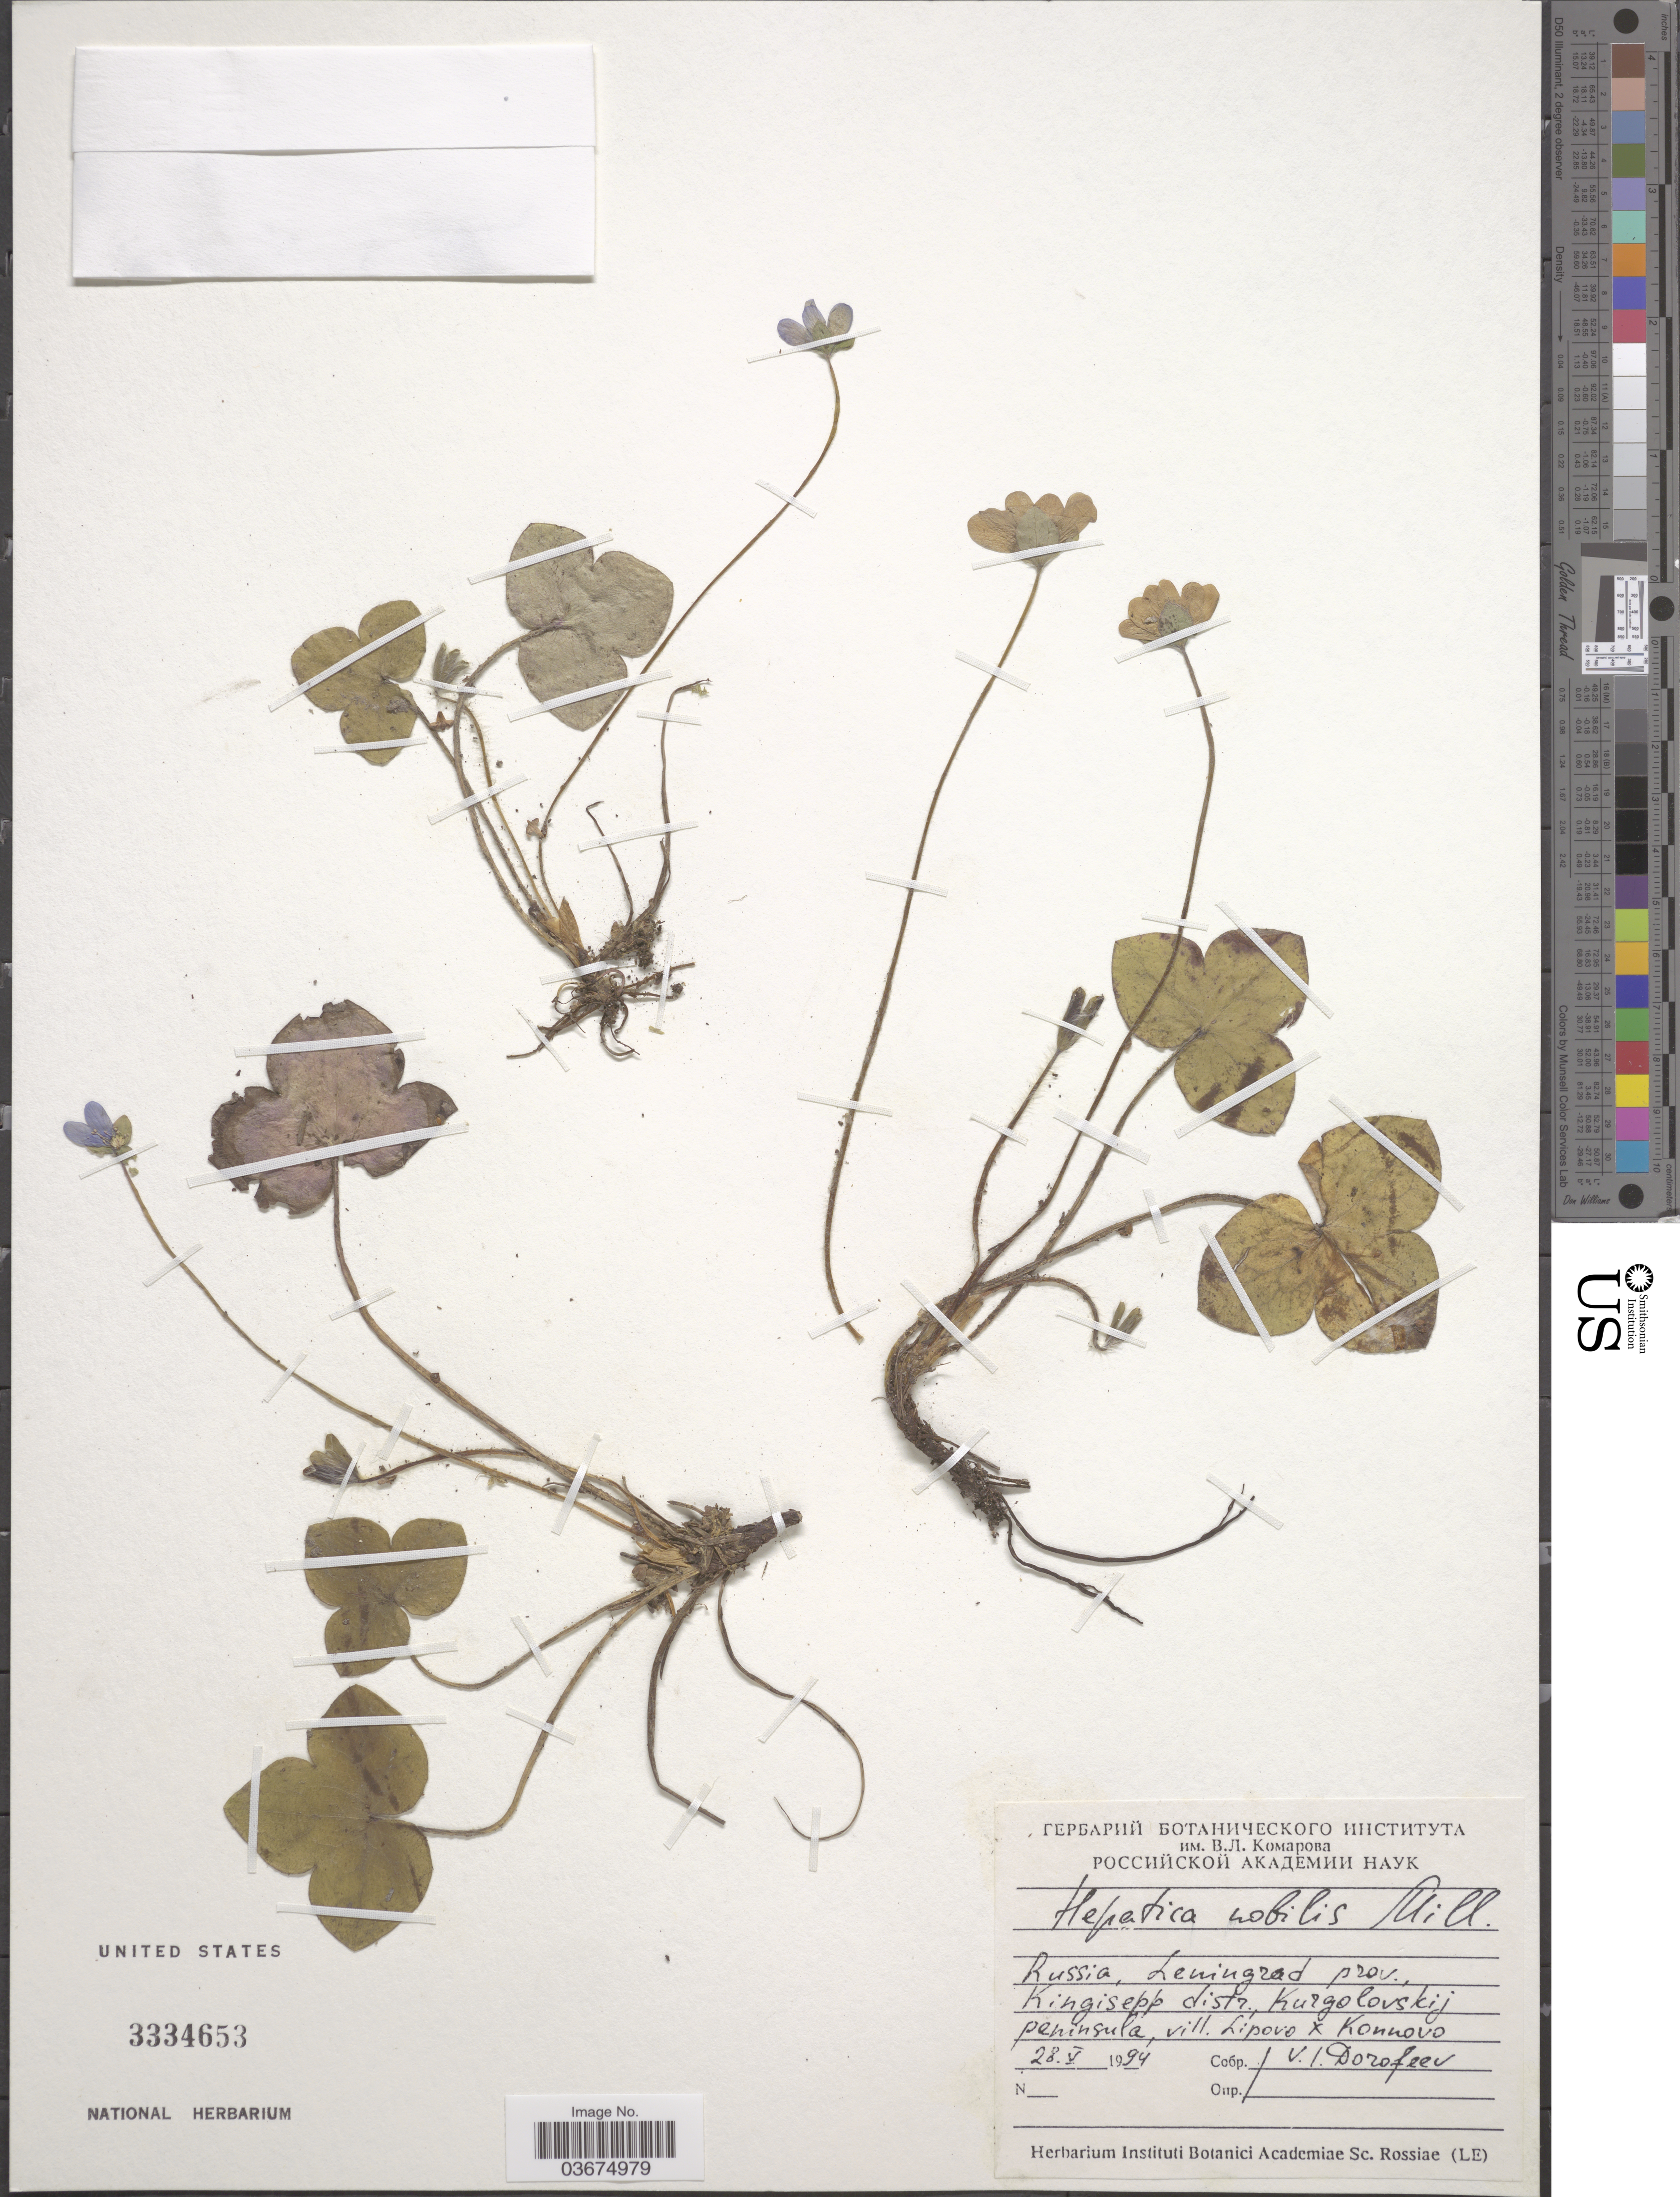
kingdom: Plantae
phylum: Tracheophyta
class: Magnoliopsida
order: Ranunculales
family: Ranunculaceae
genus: Hepatica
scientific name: Hepatica nobilis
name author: Schreb.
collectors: V. Dorofeev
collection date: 1994-05-28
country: Russian Federation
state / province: Leningrad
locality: Kingisepp distr. Kurgolovskij peninsula, vill. Lipovo and Konnovo.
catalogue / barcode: US 3334653